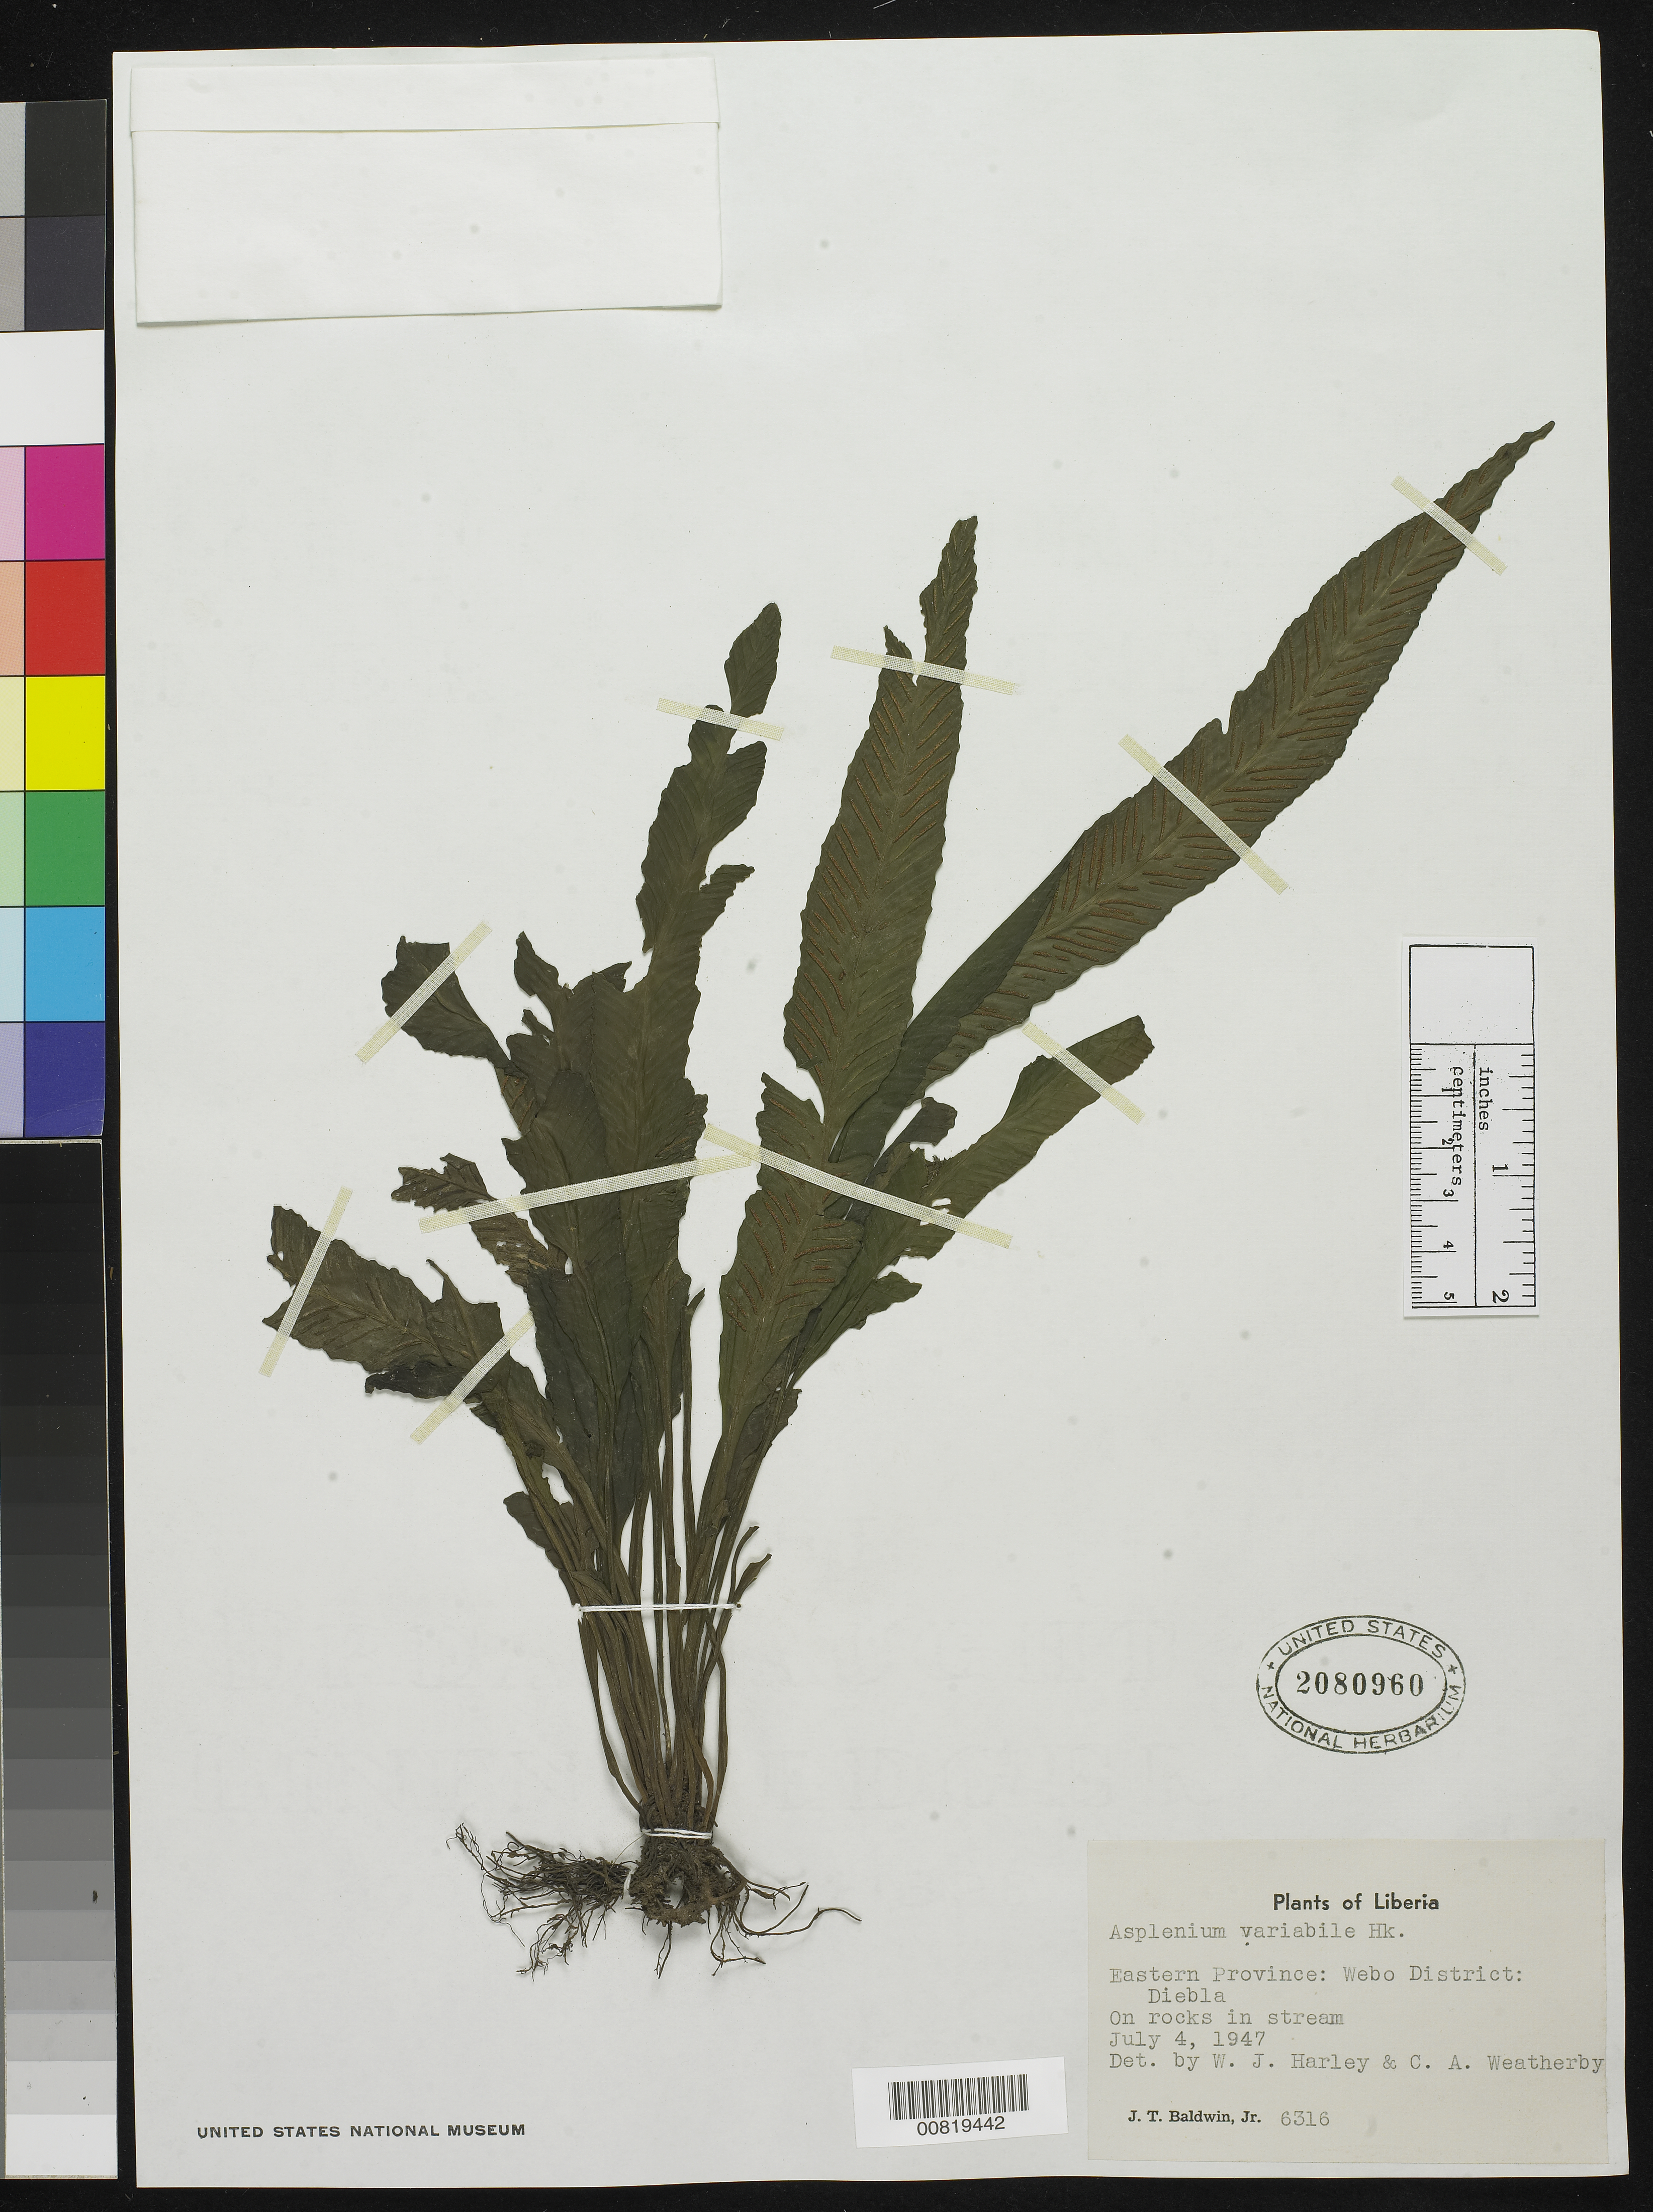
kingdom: Plantae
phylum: Tracheophyta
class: Polypodiopsida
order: Polypodiales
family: Aspleniaceae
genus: Asplenium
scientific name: Asplenium variabile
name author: Hook.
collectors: J. T. Baldwin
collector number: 6316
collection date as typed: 4 Jul 1947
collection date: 1947-07-04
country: Liberia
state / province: River Gee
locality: Eastern Province: Webo District, Diebla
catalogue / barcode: US 2080960